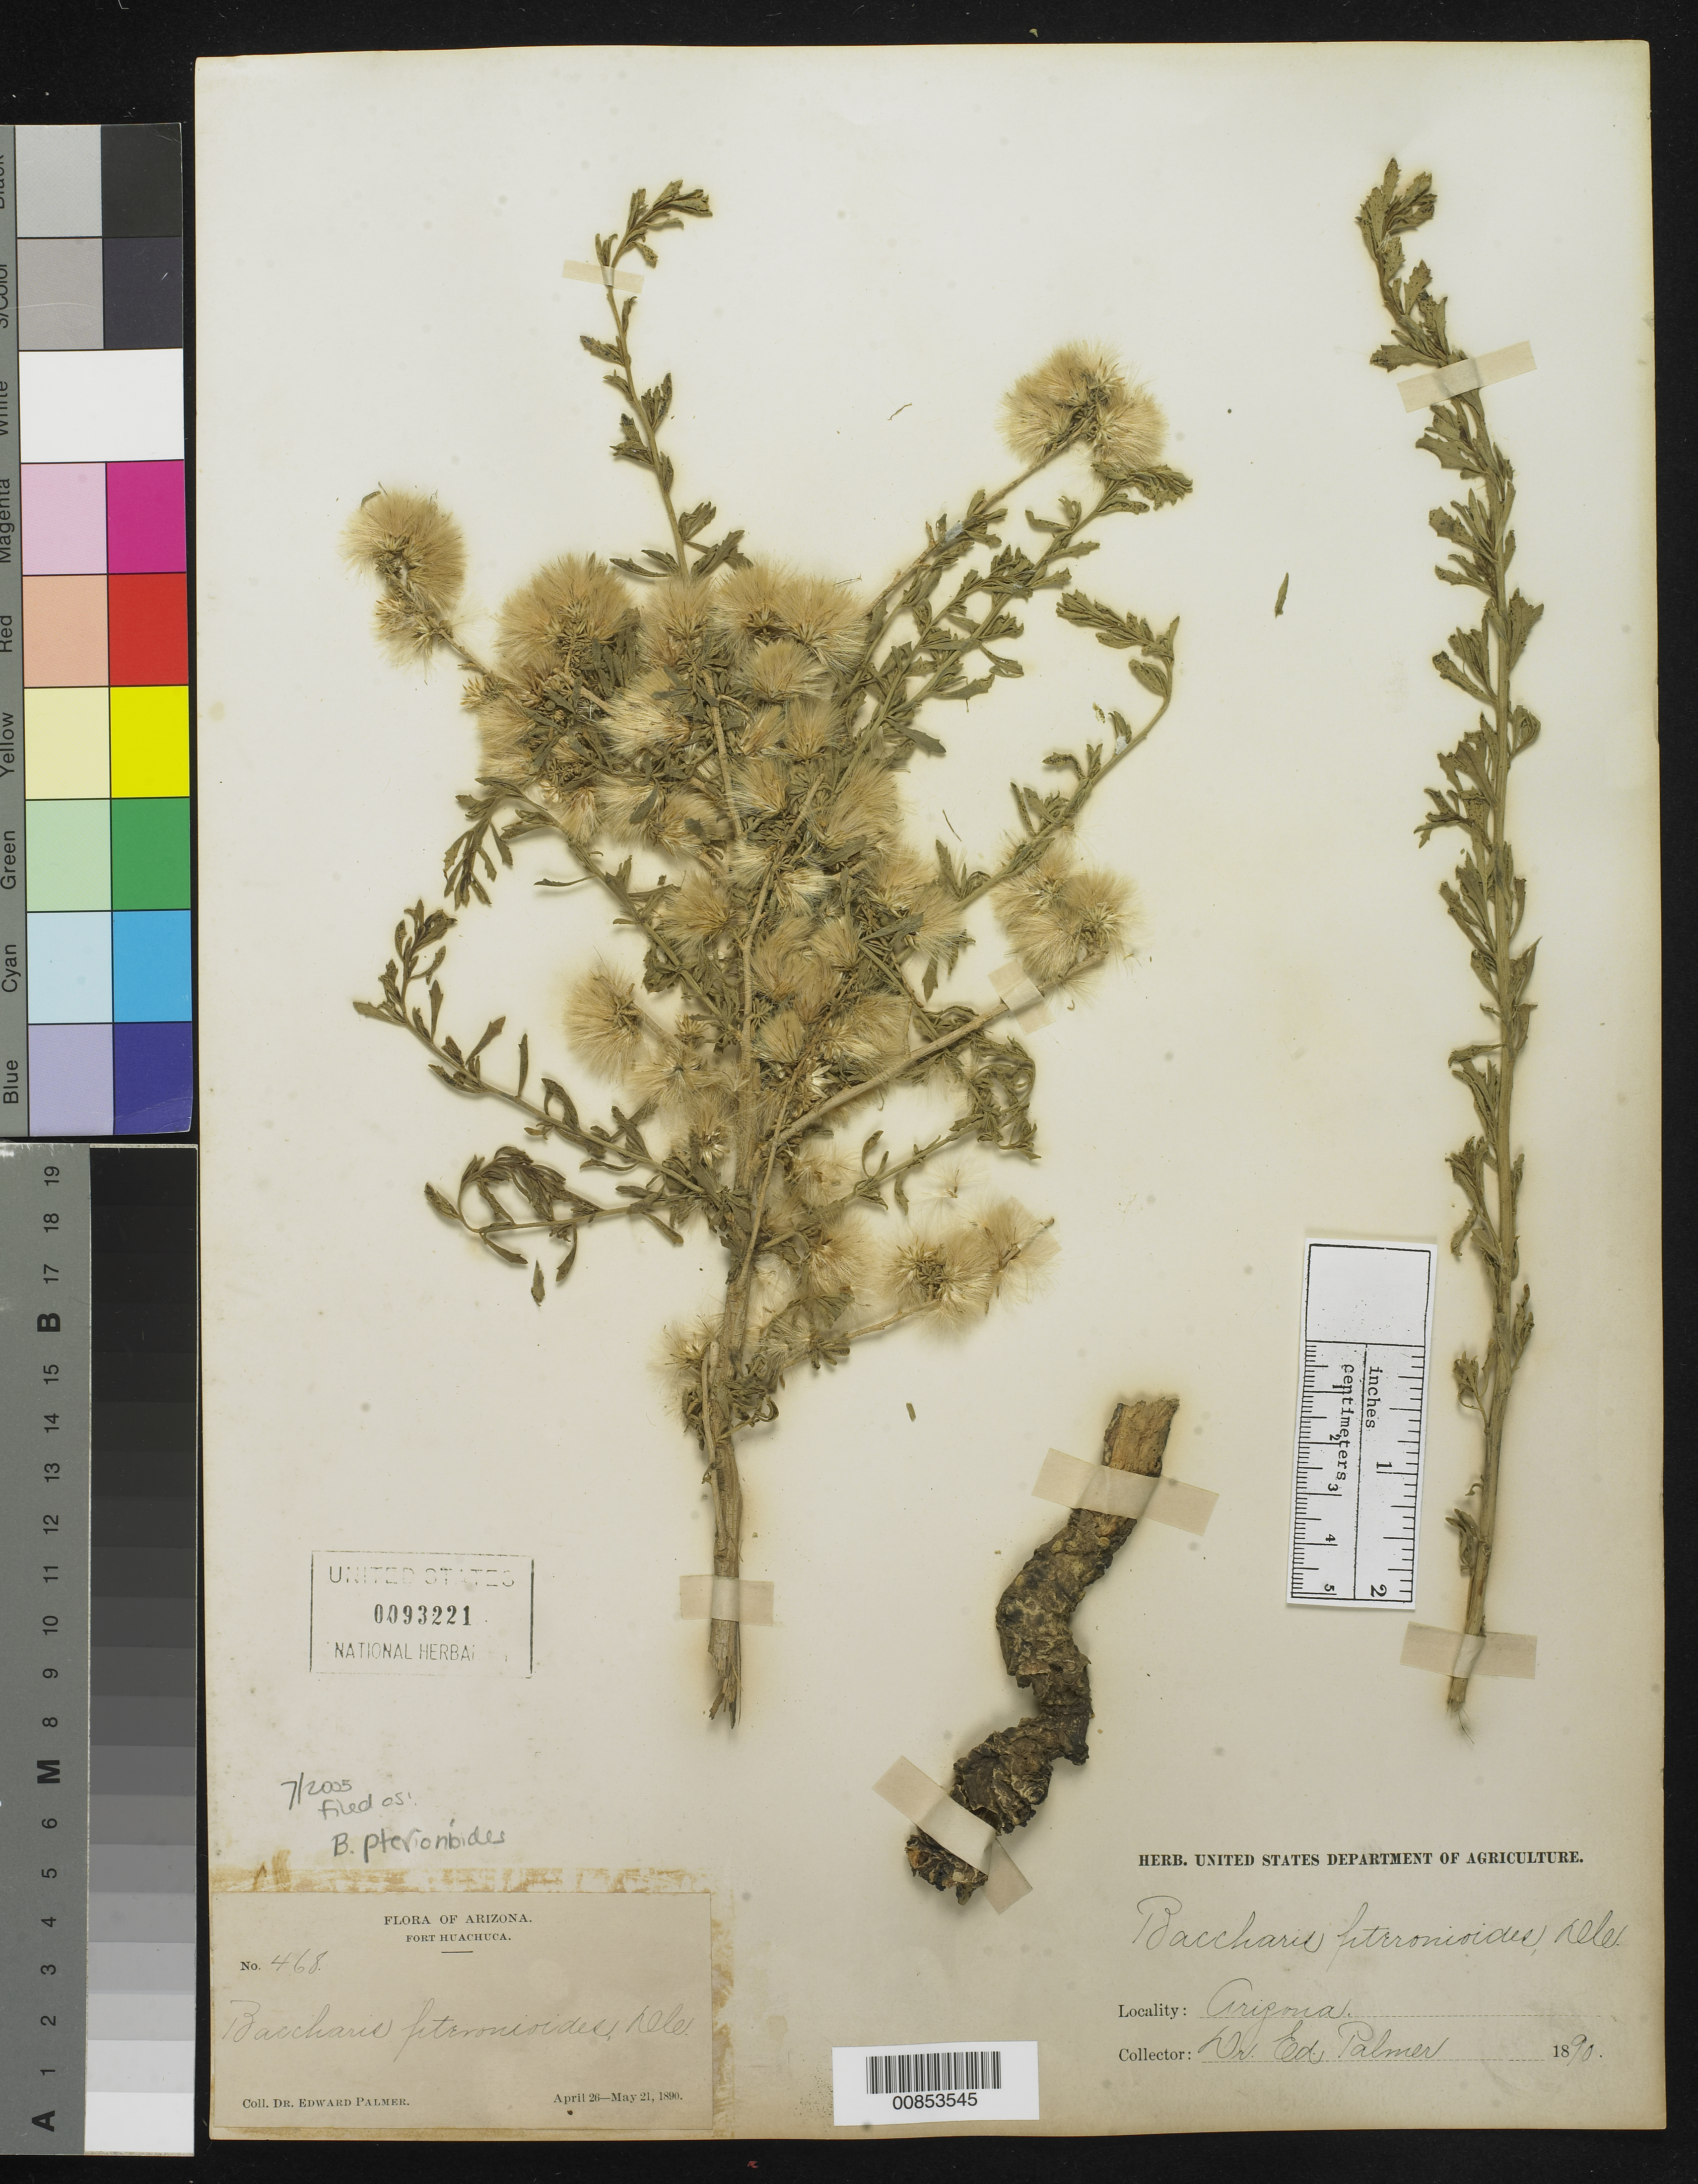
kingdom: Plantae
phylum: Tracheophyta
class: Magnoliopsida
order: Asterales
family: Asteraceae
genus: Baccharis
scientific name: Baccharis pteronioides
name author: DC.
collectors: E. Palmer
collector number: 468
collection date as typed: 26 Apr 1890 to 21 May 1890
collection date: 1890-04-26/1890-05-21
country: United States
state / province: Arizona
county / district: Cochise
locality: Fort Huachuca.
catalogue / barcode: US 93221